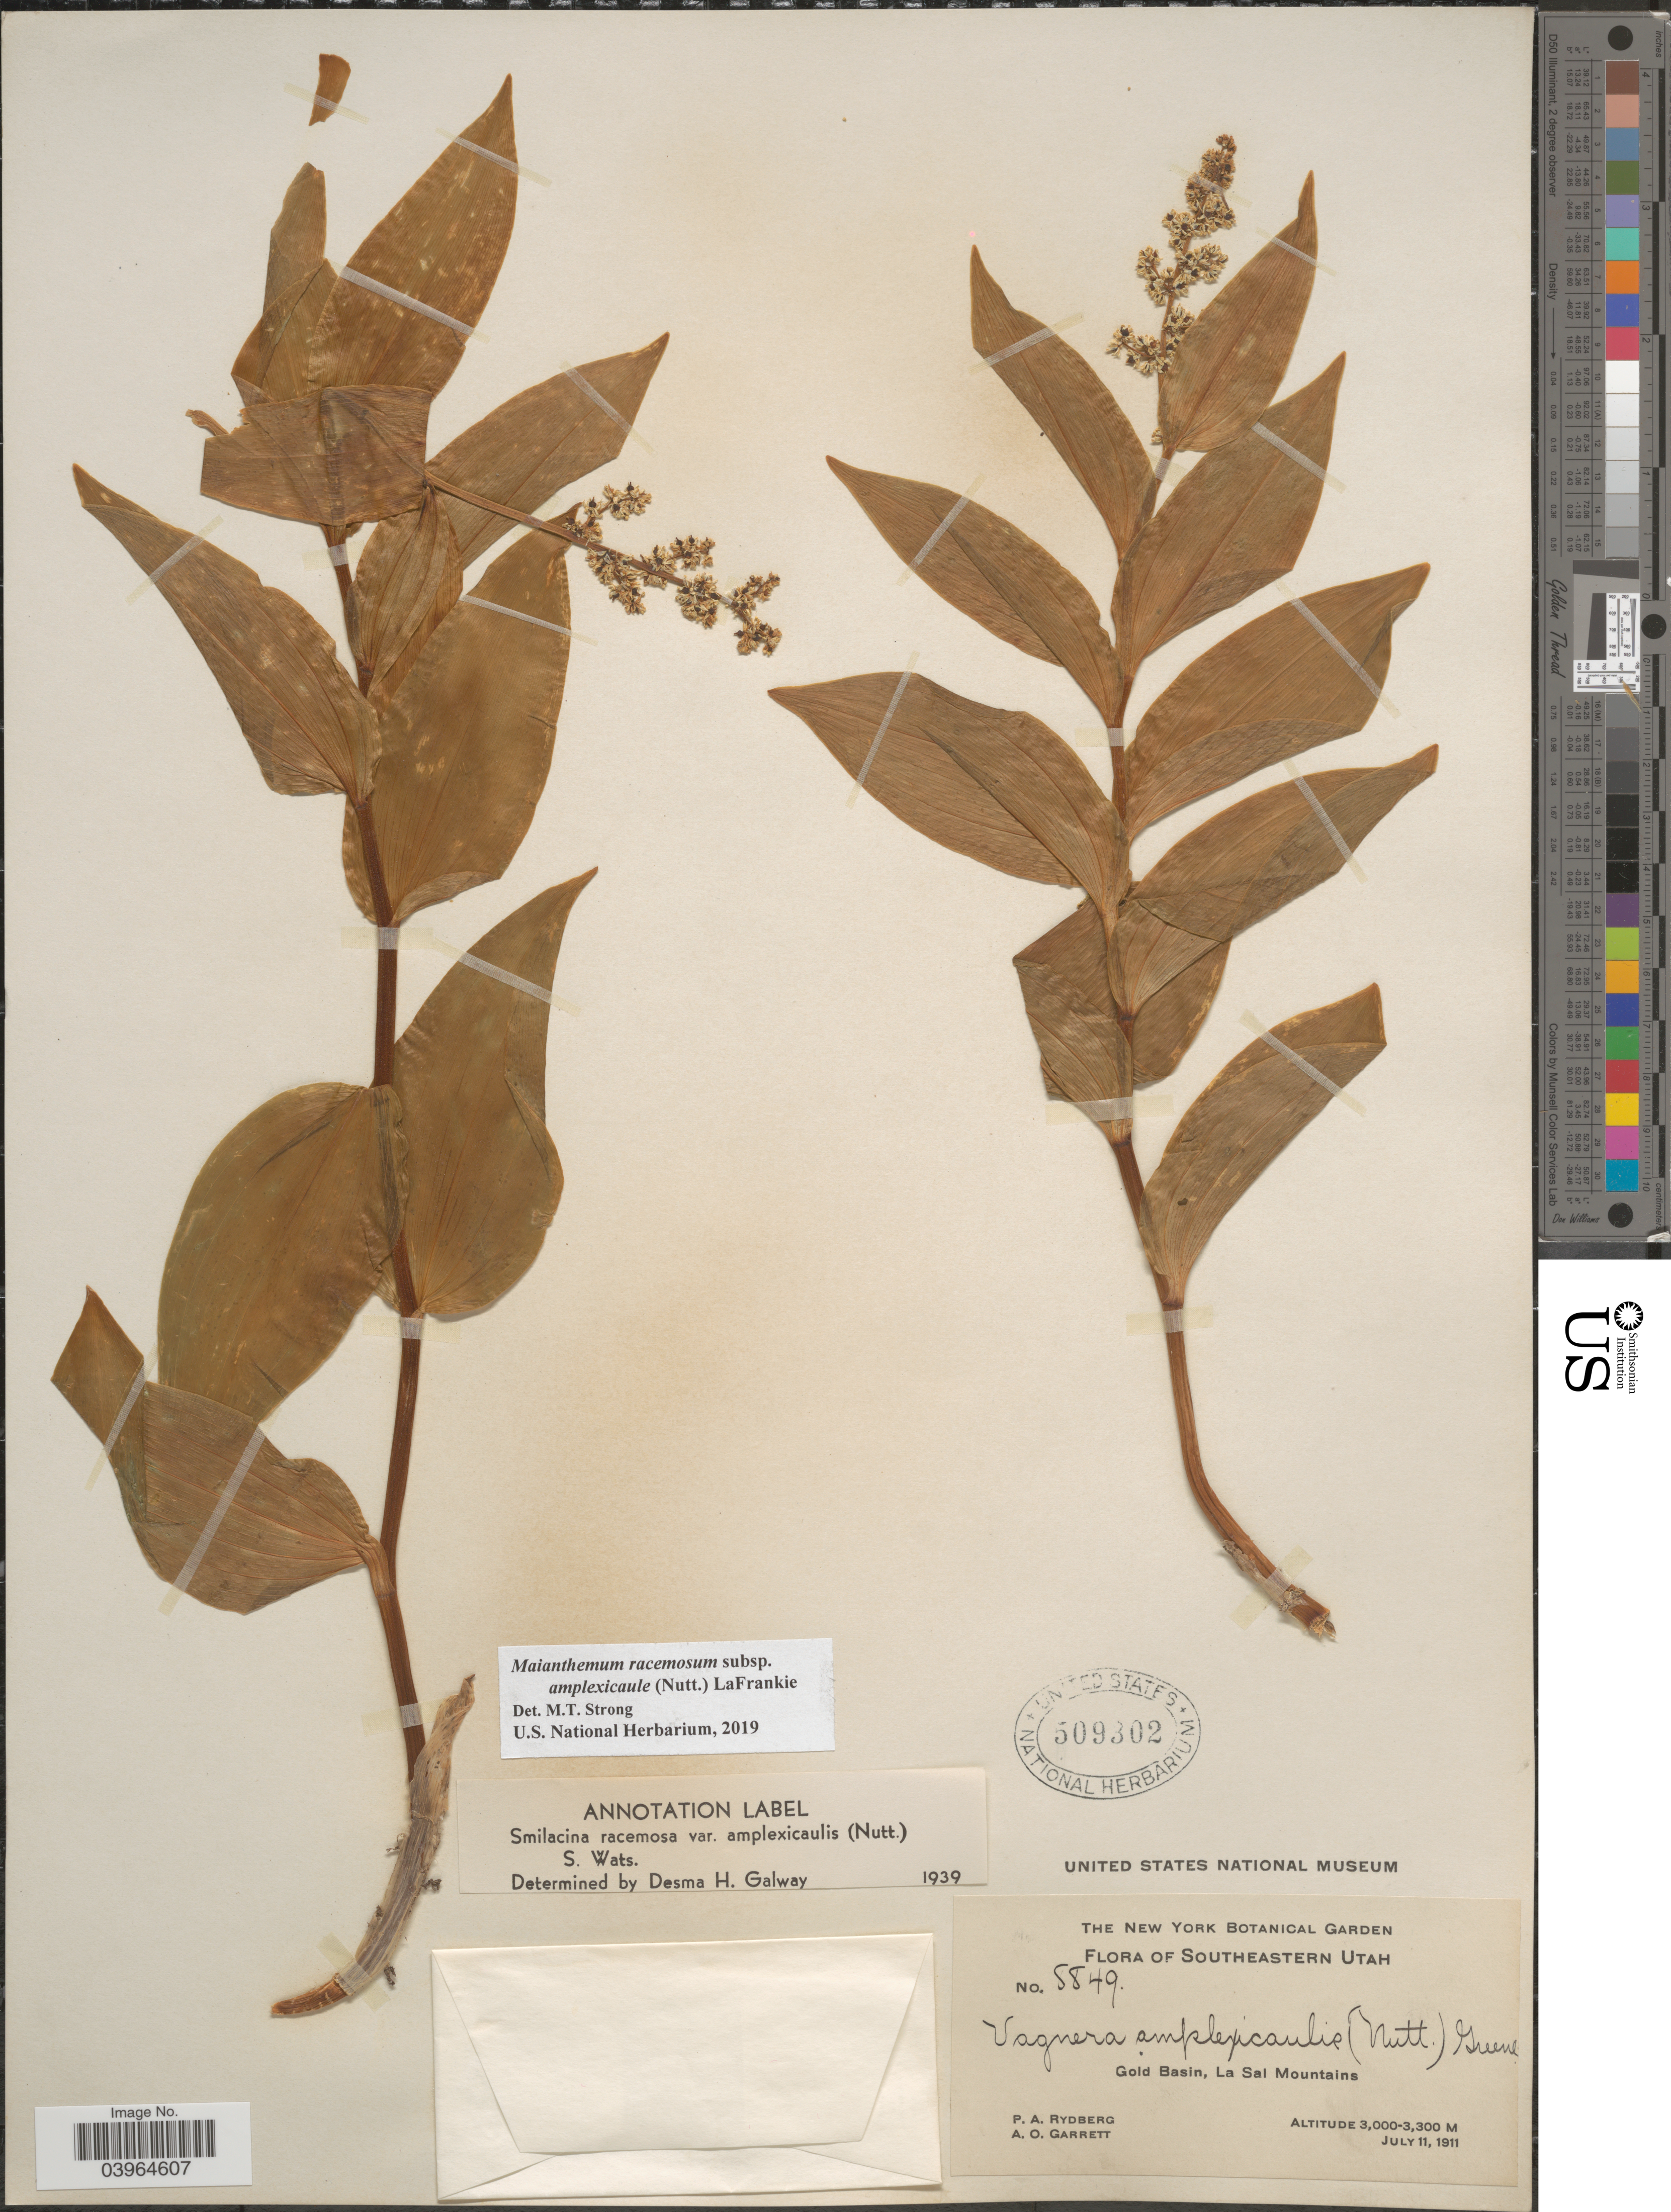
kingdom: Plantae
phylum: Tracheophyta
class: Liliopsida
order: Asparagales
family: Asparagaceae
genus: Maianthemum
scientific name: Maianthemum racemosum subsp. amplexicaule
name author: (Nutt.) LaFrankie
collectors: P. A. Rydberg & A. O. Garrett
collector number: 8849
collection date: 1911-07-11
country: United States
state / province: Utah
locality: Southeastern Utah. Gold Basin, La Sal Mountains.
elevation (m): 3000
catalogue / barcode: US 509302